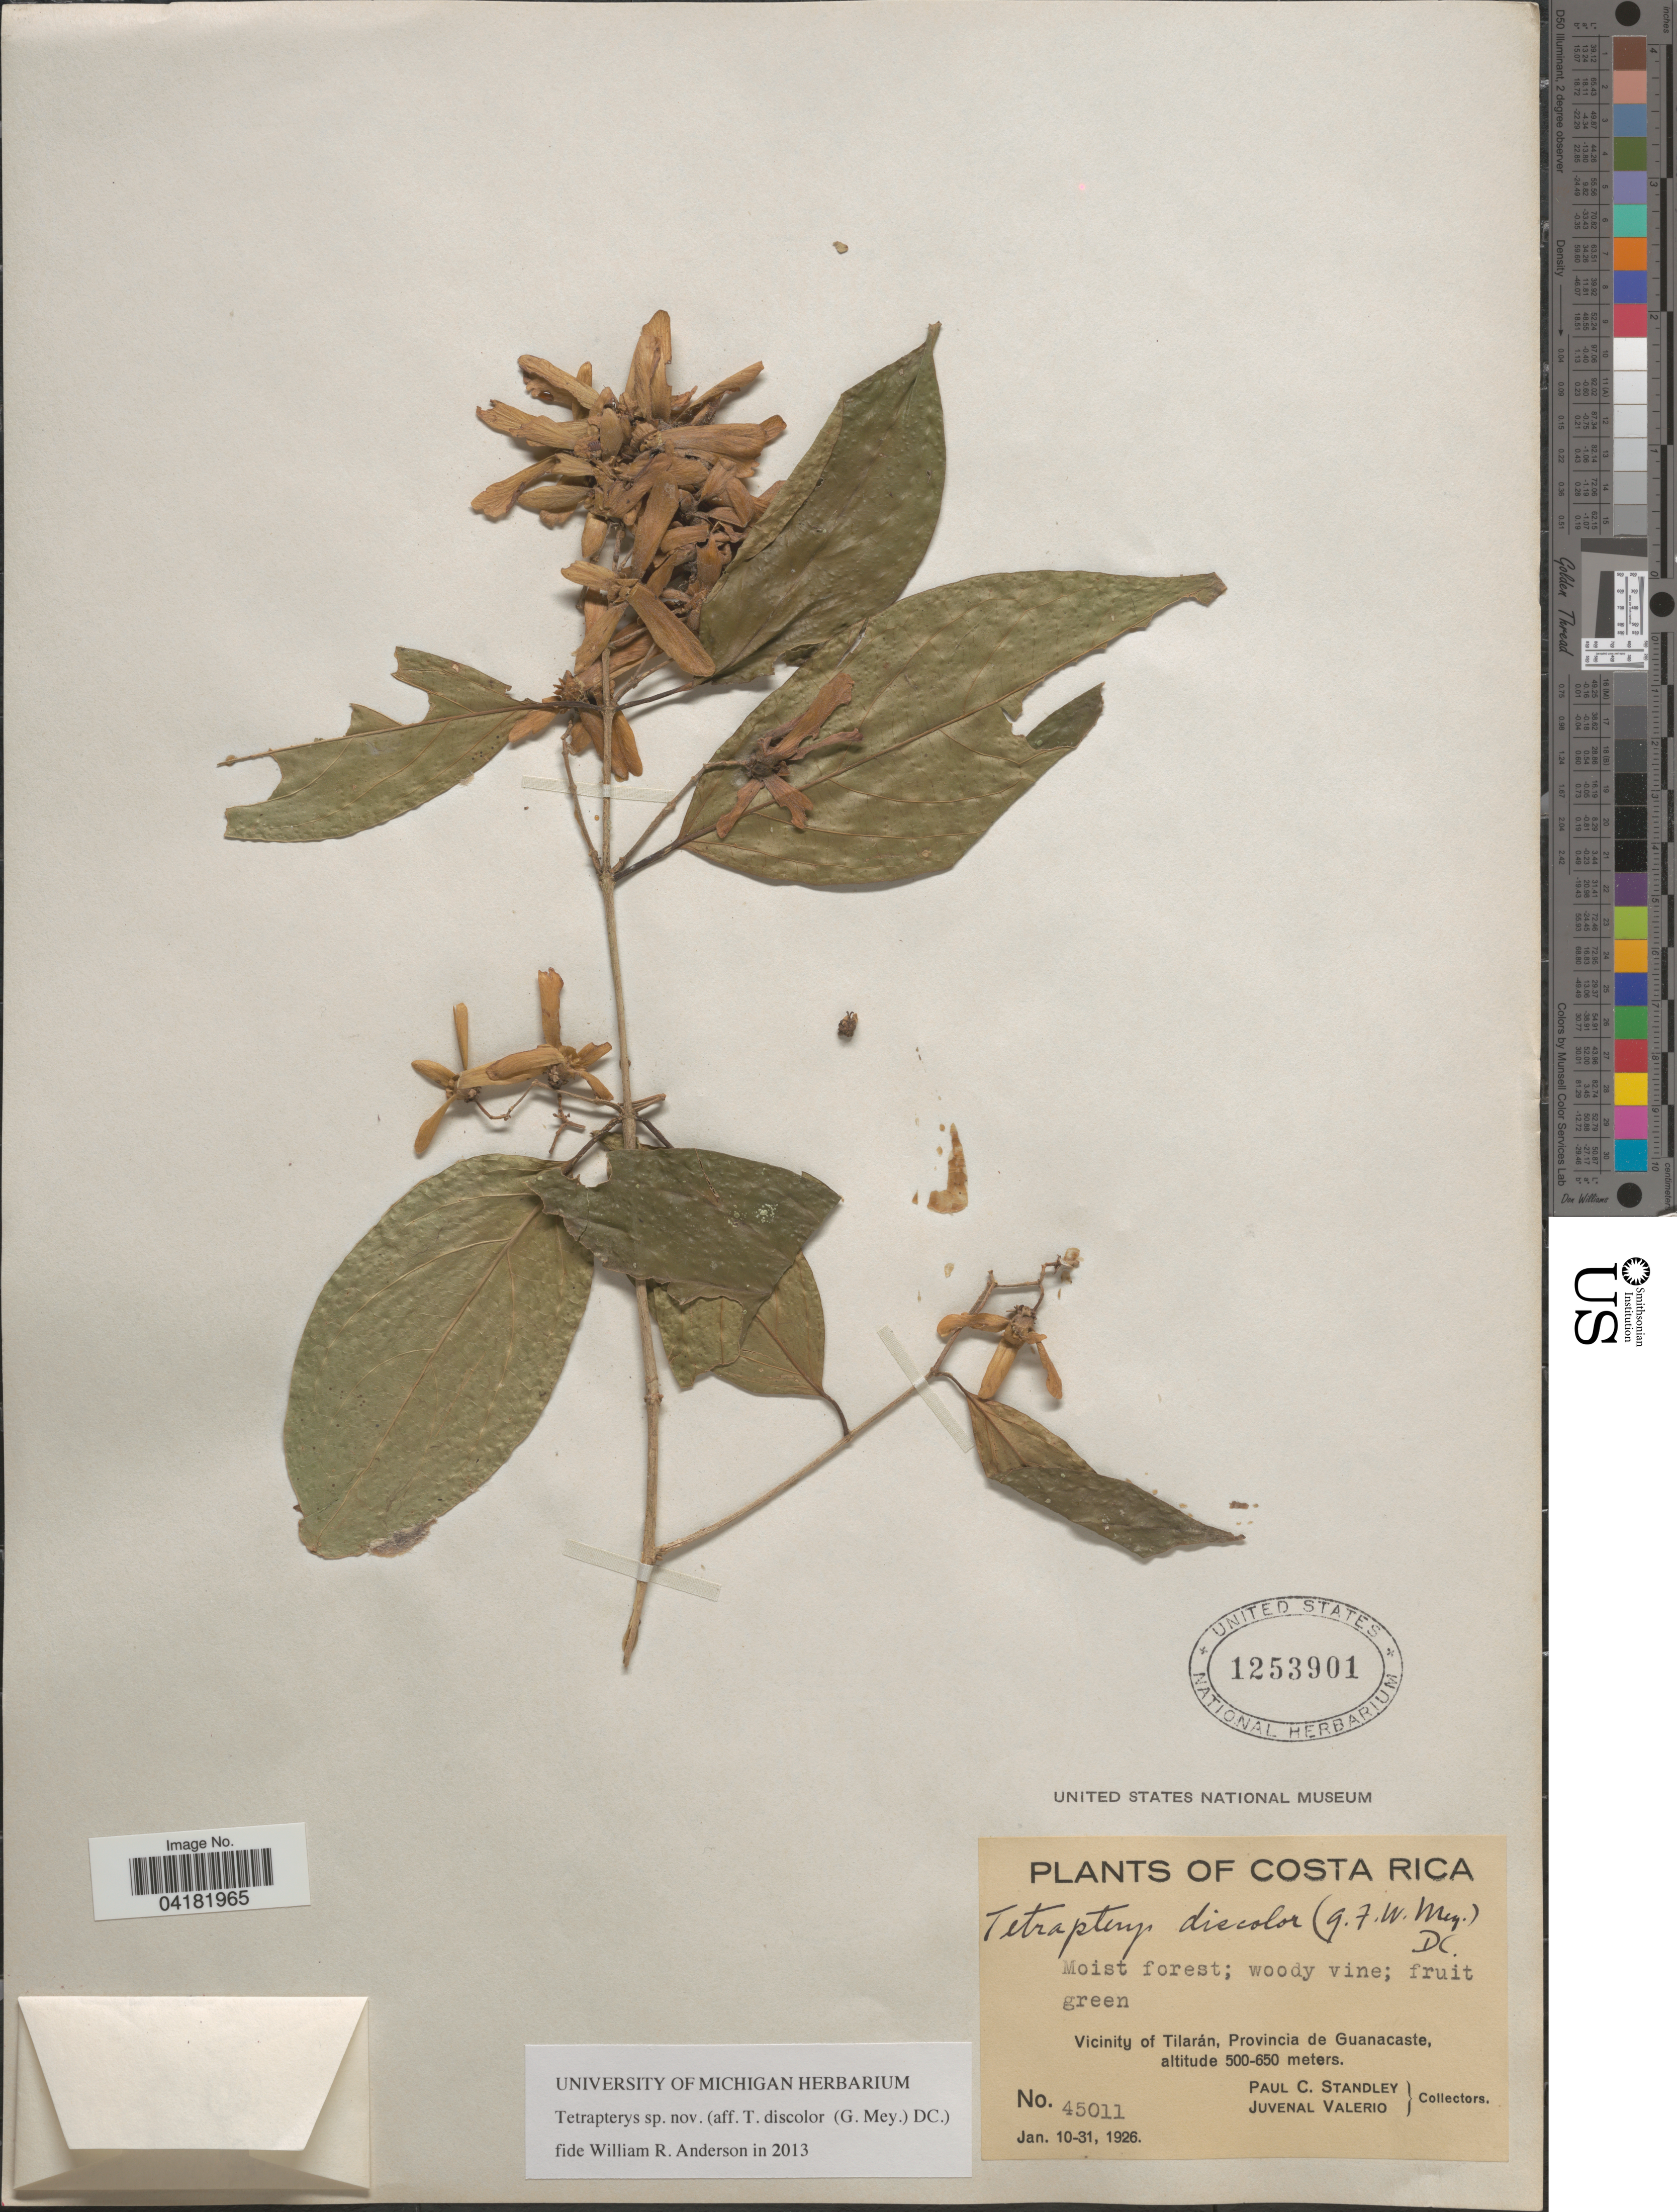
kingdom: Plantae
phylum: Tracheophyta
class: Magnoliopsida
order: Malpighiales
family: Malpighiaceae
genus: Tetrapterys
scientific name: Tetrapterys sp.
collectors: P. C. Standley & J. Valerio R.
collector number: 45011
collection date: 1926-01-10/1926-01-31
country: Costa Rica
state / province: Guanacaste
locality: Vicinity of Tilarán.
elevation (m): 500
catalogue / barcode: US 1253901